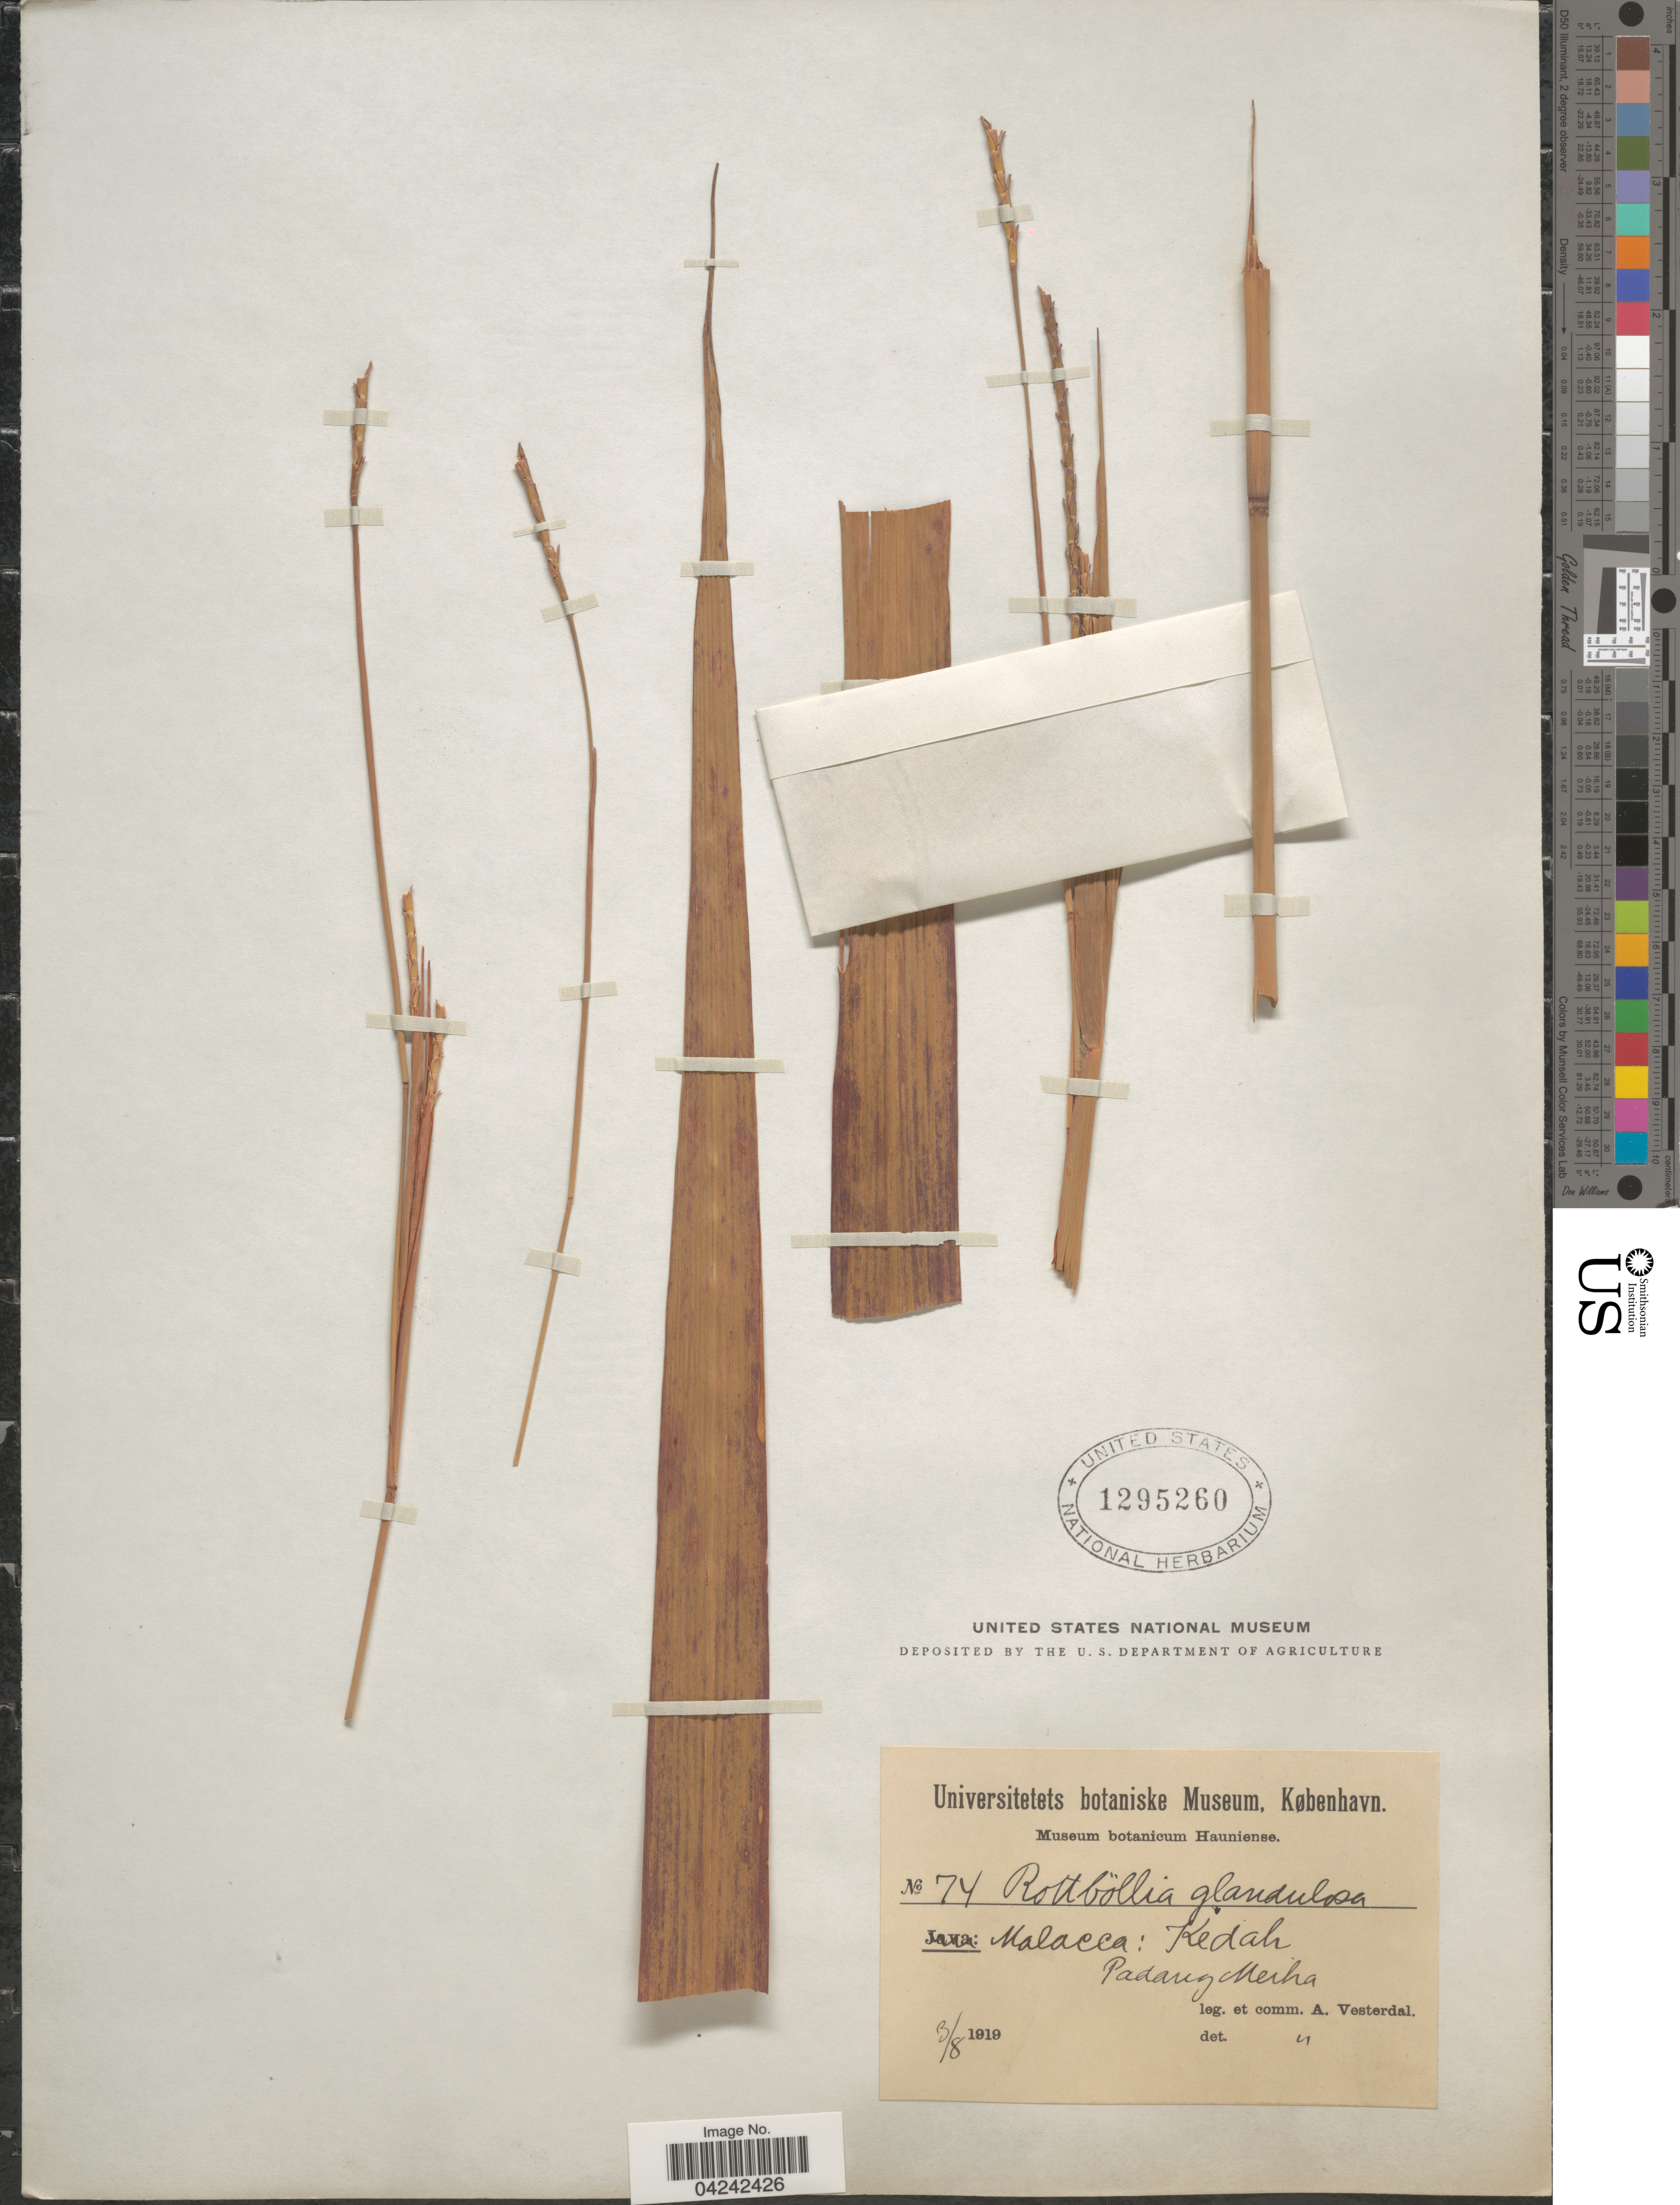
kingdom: Plantae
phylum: Tracheophyta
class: Liliopsida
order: Poales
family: Poaceae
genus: Rottboellia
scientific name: Rottboellia glandulosa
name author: Trin.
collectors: A. Versterdal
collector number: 74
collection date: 1919-08-03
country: Malaysia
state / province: Kedah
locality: Malacca: Kedah. Padang Meiha.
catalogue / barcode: US 1295260